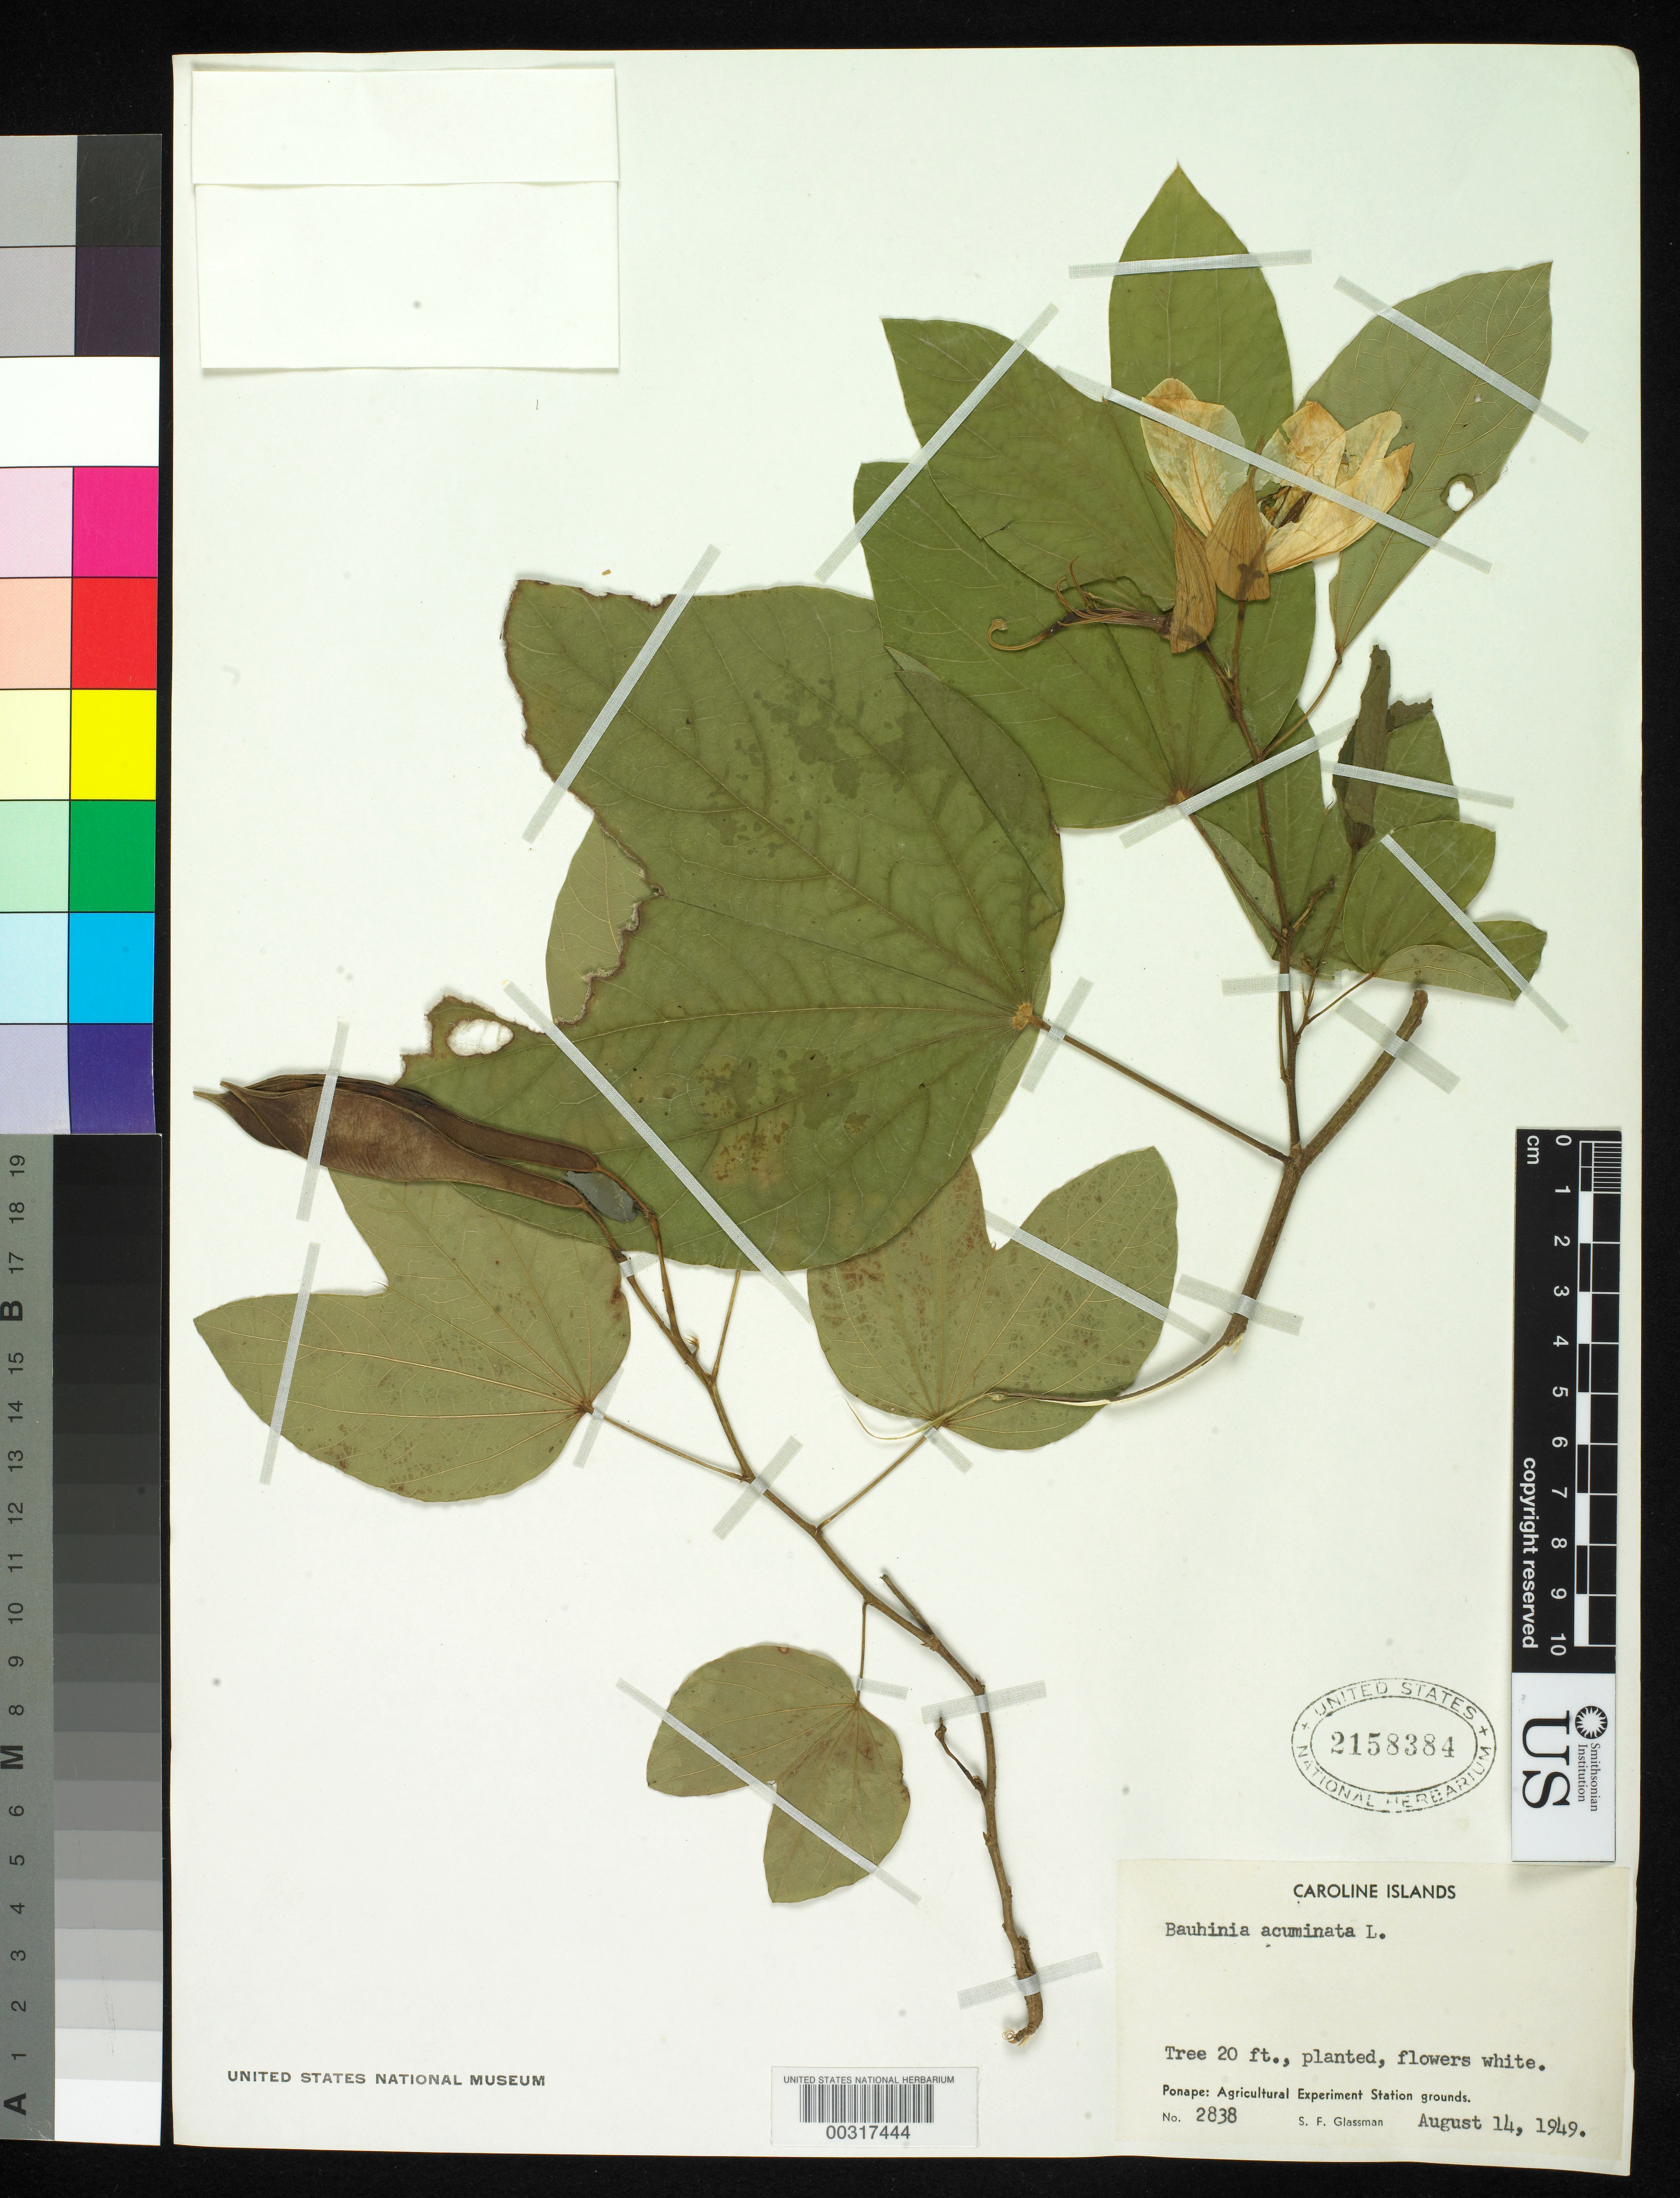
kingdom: Plantae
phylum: Tracheophyta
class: Magnoliopsida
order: Fabales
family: Fabaceae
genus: Bauhinia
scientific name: Bauhinia acuminata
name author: L.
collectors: S. F. Glassman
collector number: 2838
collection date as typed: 14 Aug 1949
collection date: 1949-08-14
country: Micronesia, Federated States of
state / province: Pohnpei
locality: Agricultural experiment station grounds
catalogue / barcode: US 2158384